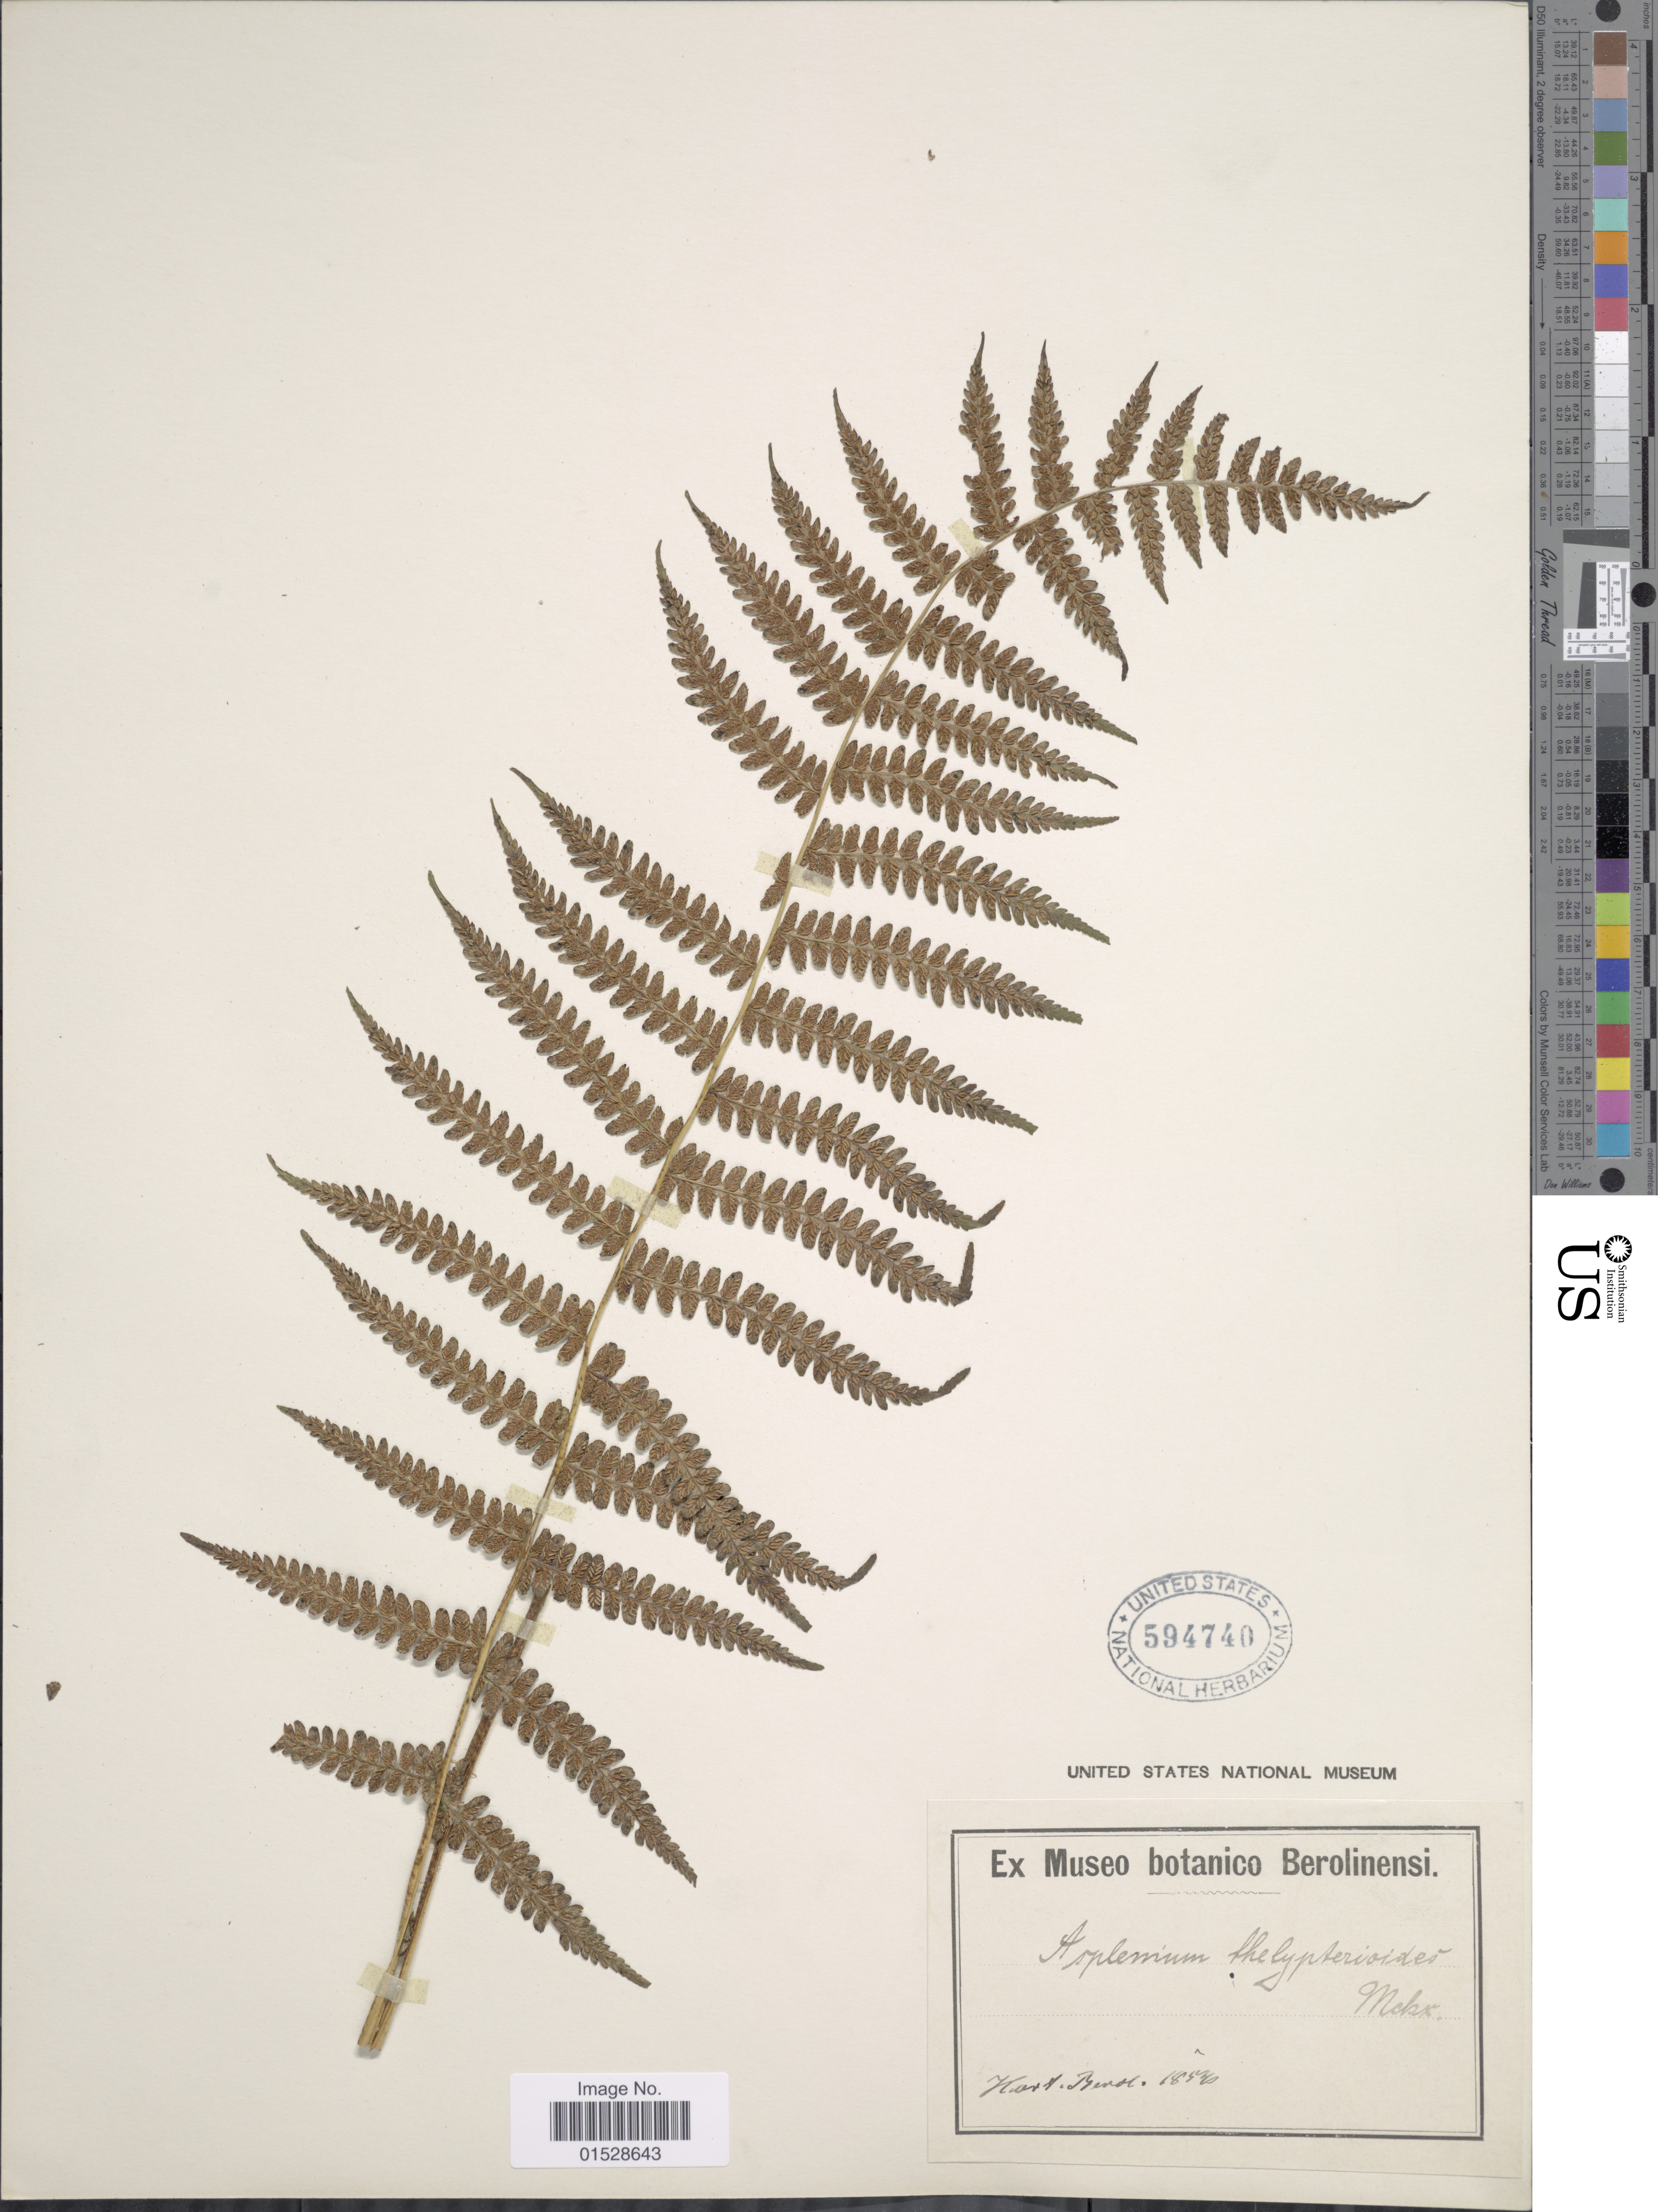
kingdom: Plantae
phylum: Tracheophyta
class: Polypodiopsida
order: Polypodiales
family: Athyriaceae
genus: Deparia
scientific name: Deparia acrostichoides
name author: (Sw.) M. Kato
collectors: ex Museo Bot. Berol.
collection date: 1854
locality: Hort. Berol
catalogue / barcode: US 594740